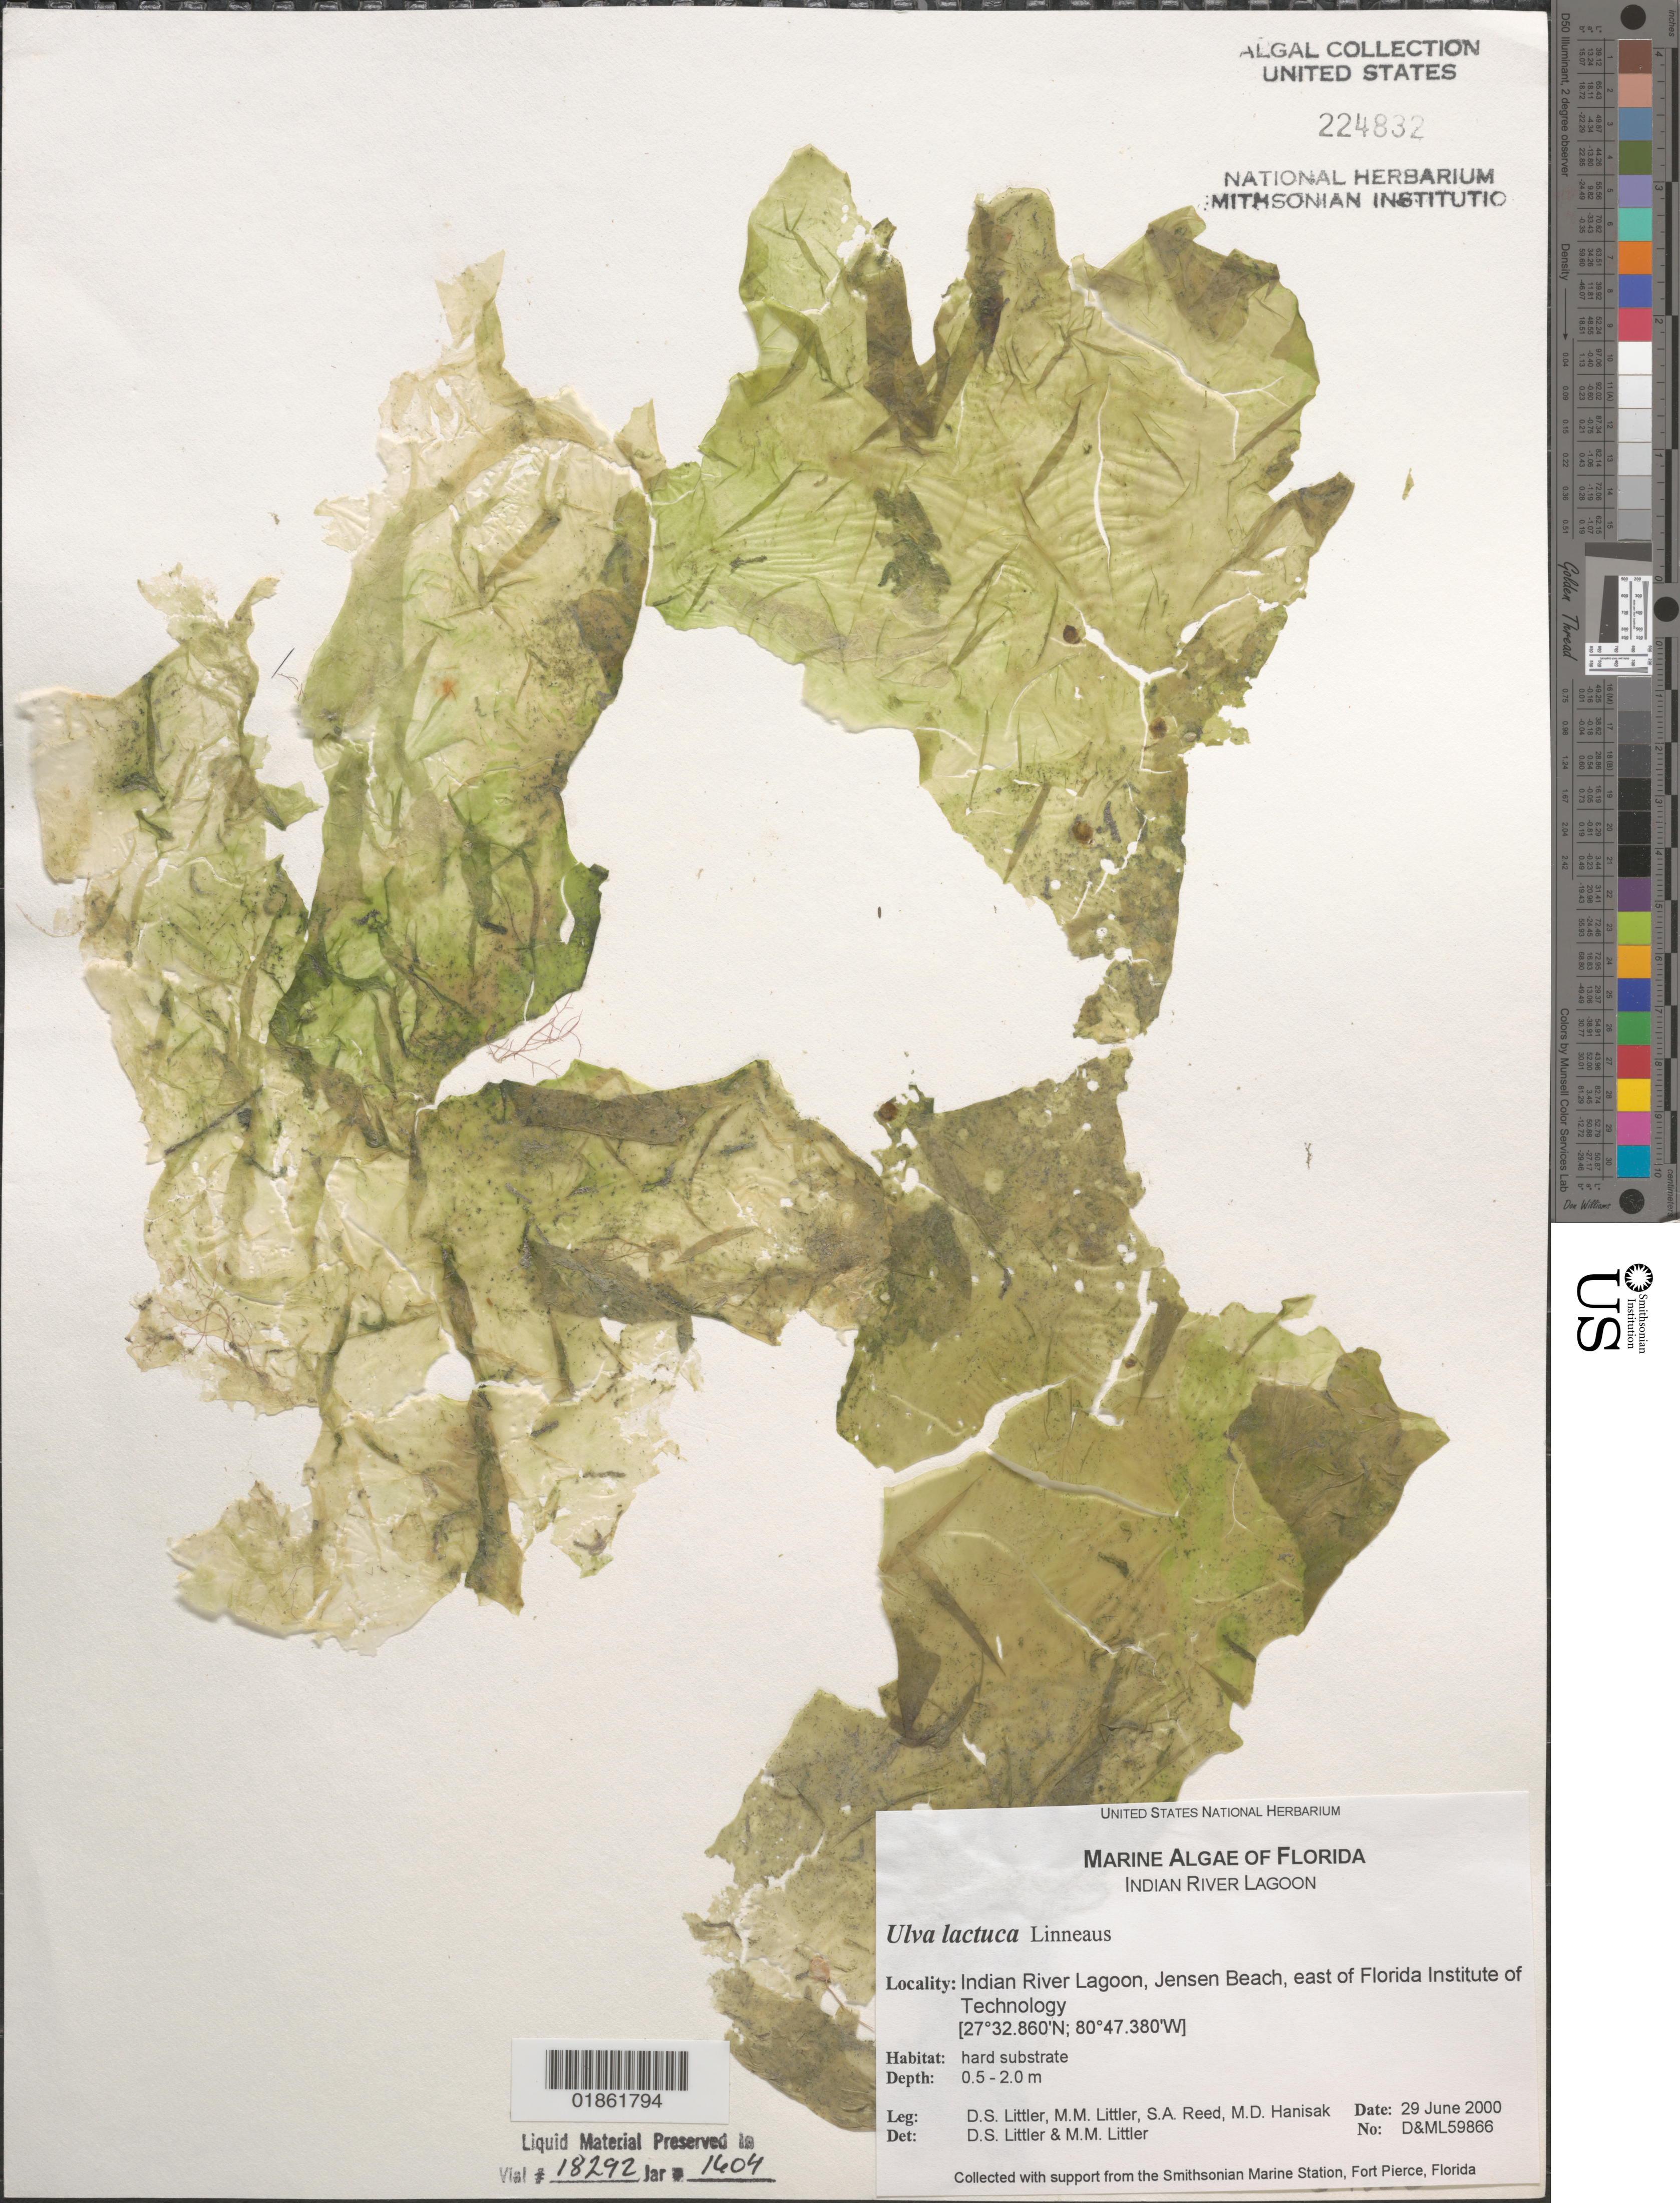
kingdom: Plantae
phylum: Chlorophyta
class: Ulvophyceae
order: Ulvales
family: Ulvaceae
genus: Ulva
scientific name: Ulva lactuca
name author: L.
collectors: D. S. Littler & M. M. Littler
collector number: D&ML 59866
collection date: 2000-06-29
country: United States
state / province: Florida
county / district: Brevard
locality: N of NASA Parkway Bridge. S of Titusville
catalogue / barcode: US 224832